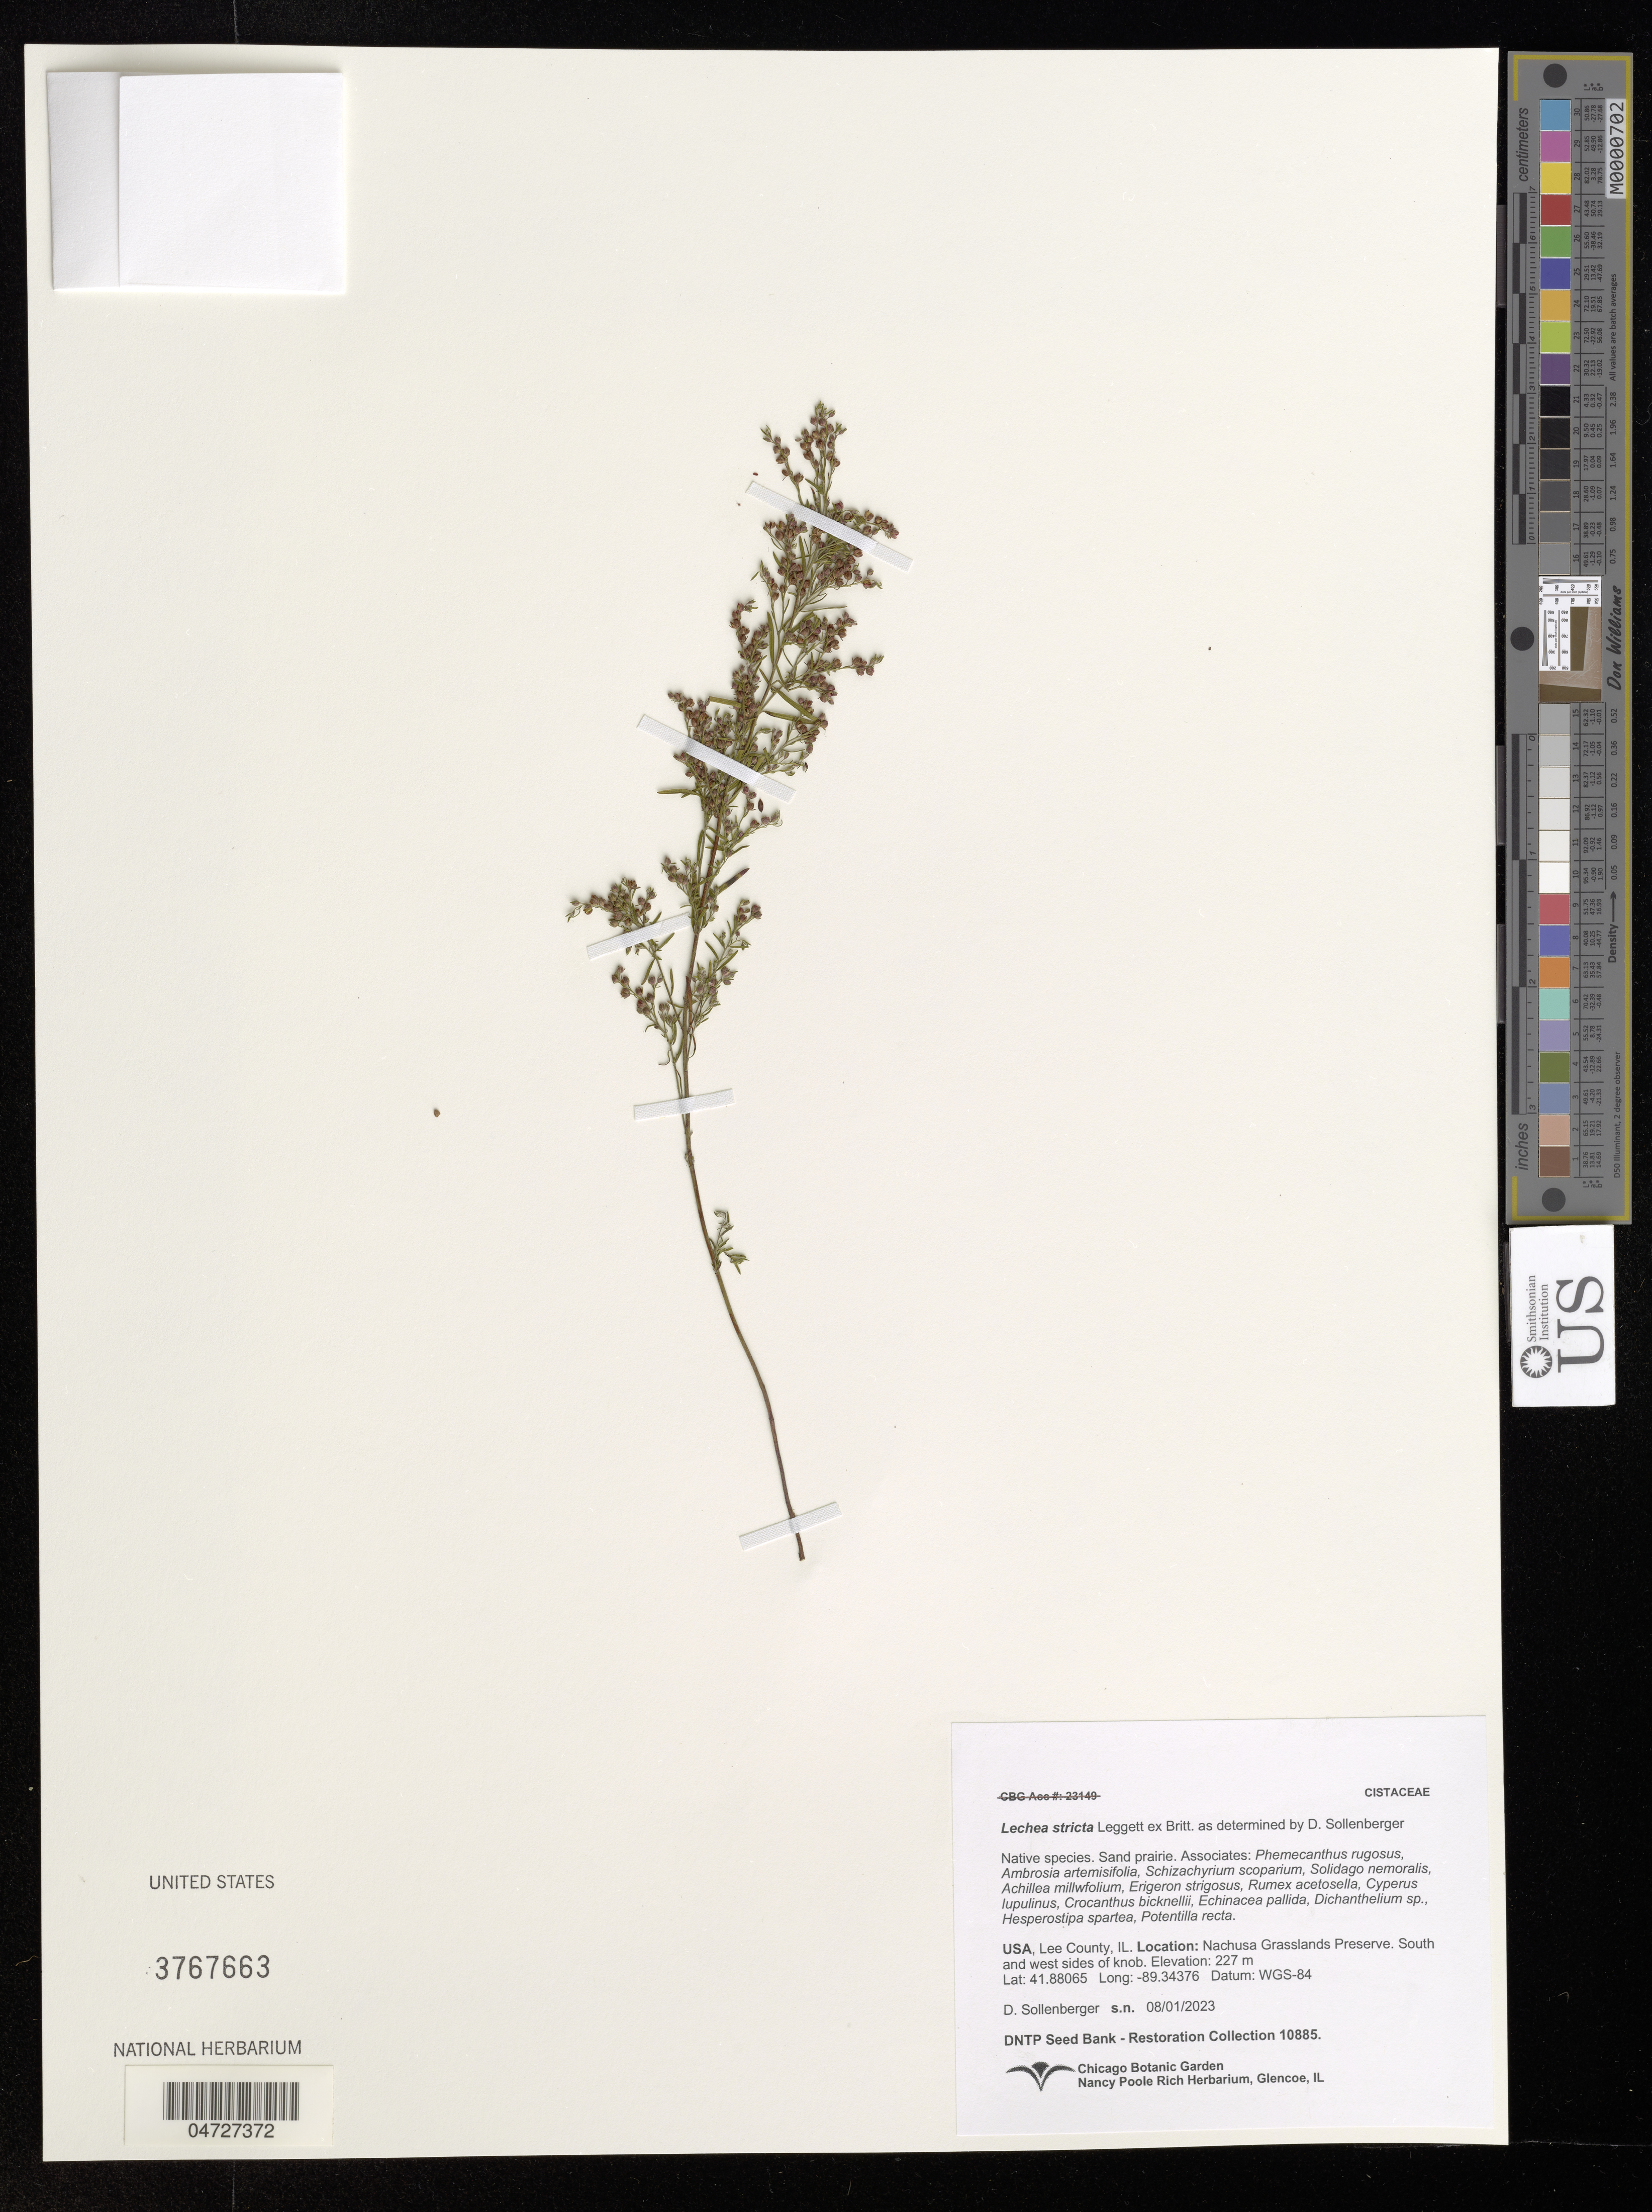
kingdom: Plantae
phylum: Tracheophyta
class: Magnoliopsida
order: Malvales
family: Cistaceae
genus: Lechea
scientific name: Lechea stricta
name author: Legg.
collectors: D. Sollenberger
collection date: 2023-01-08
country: United States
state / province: Illinois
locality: Lee County. Nachusa Grasslands Preserve. South and west sides of knob.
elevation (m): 227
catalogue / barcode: US 3767663